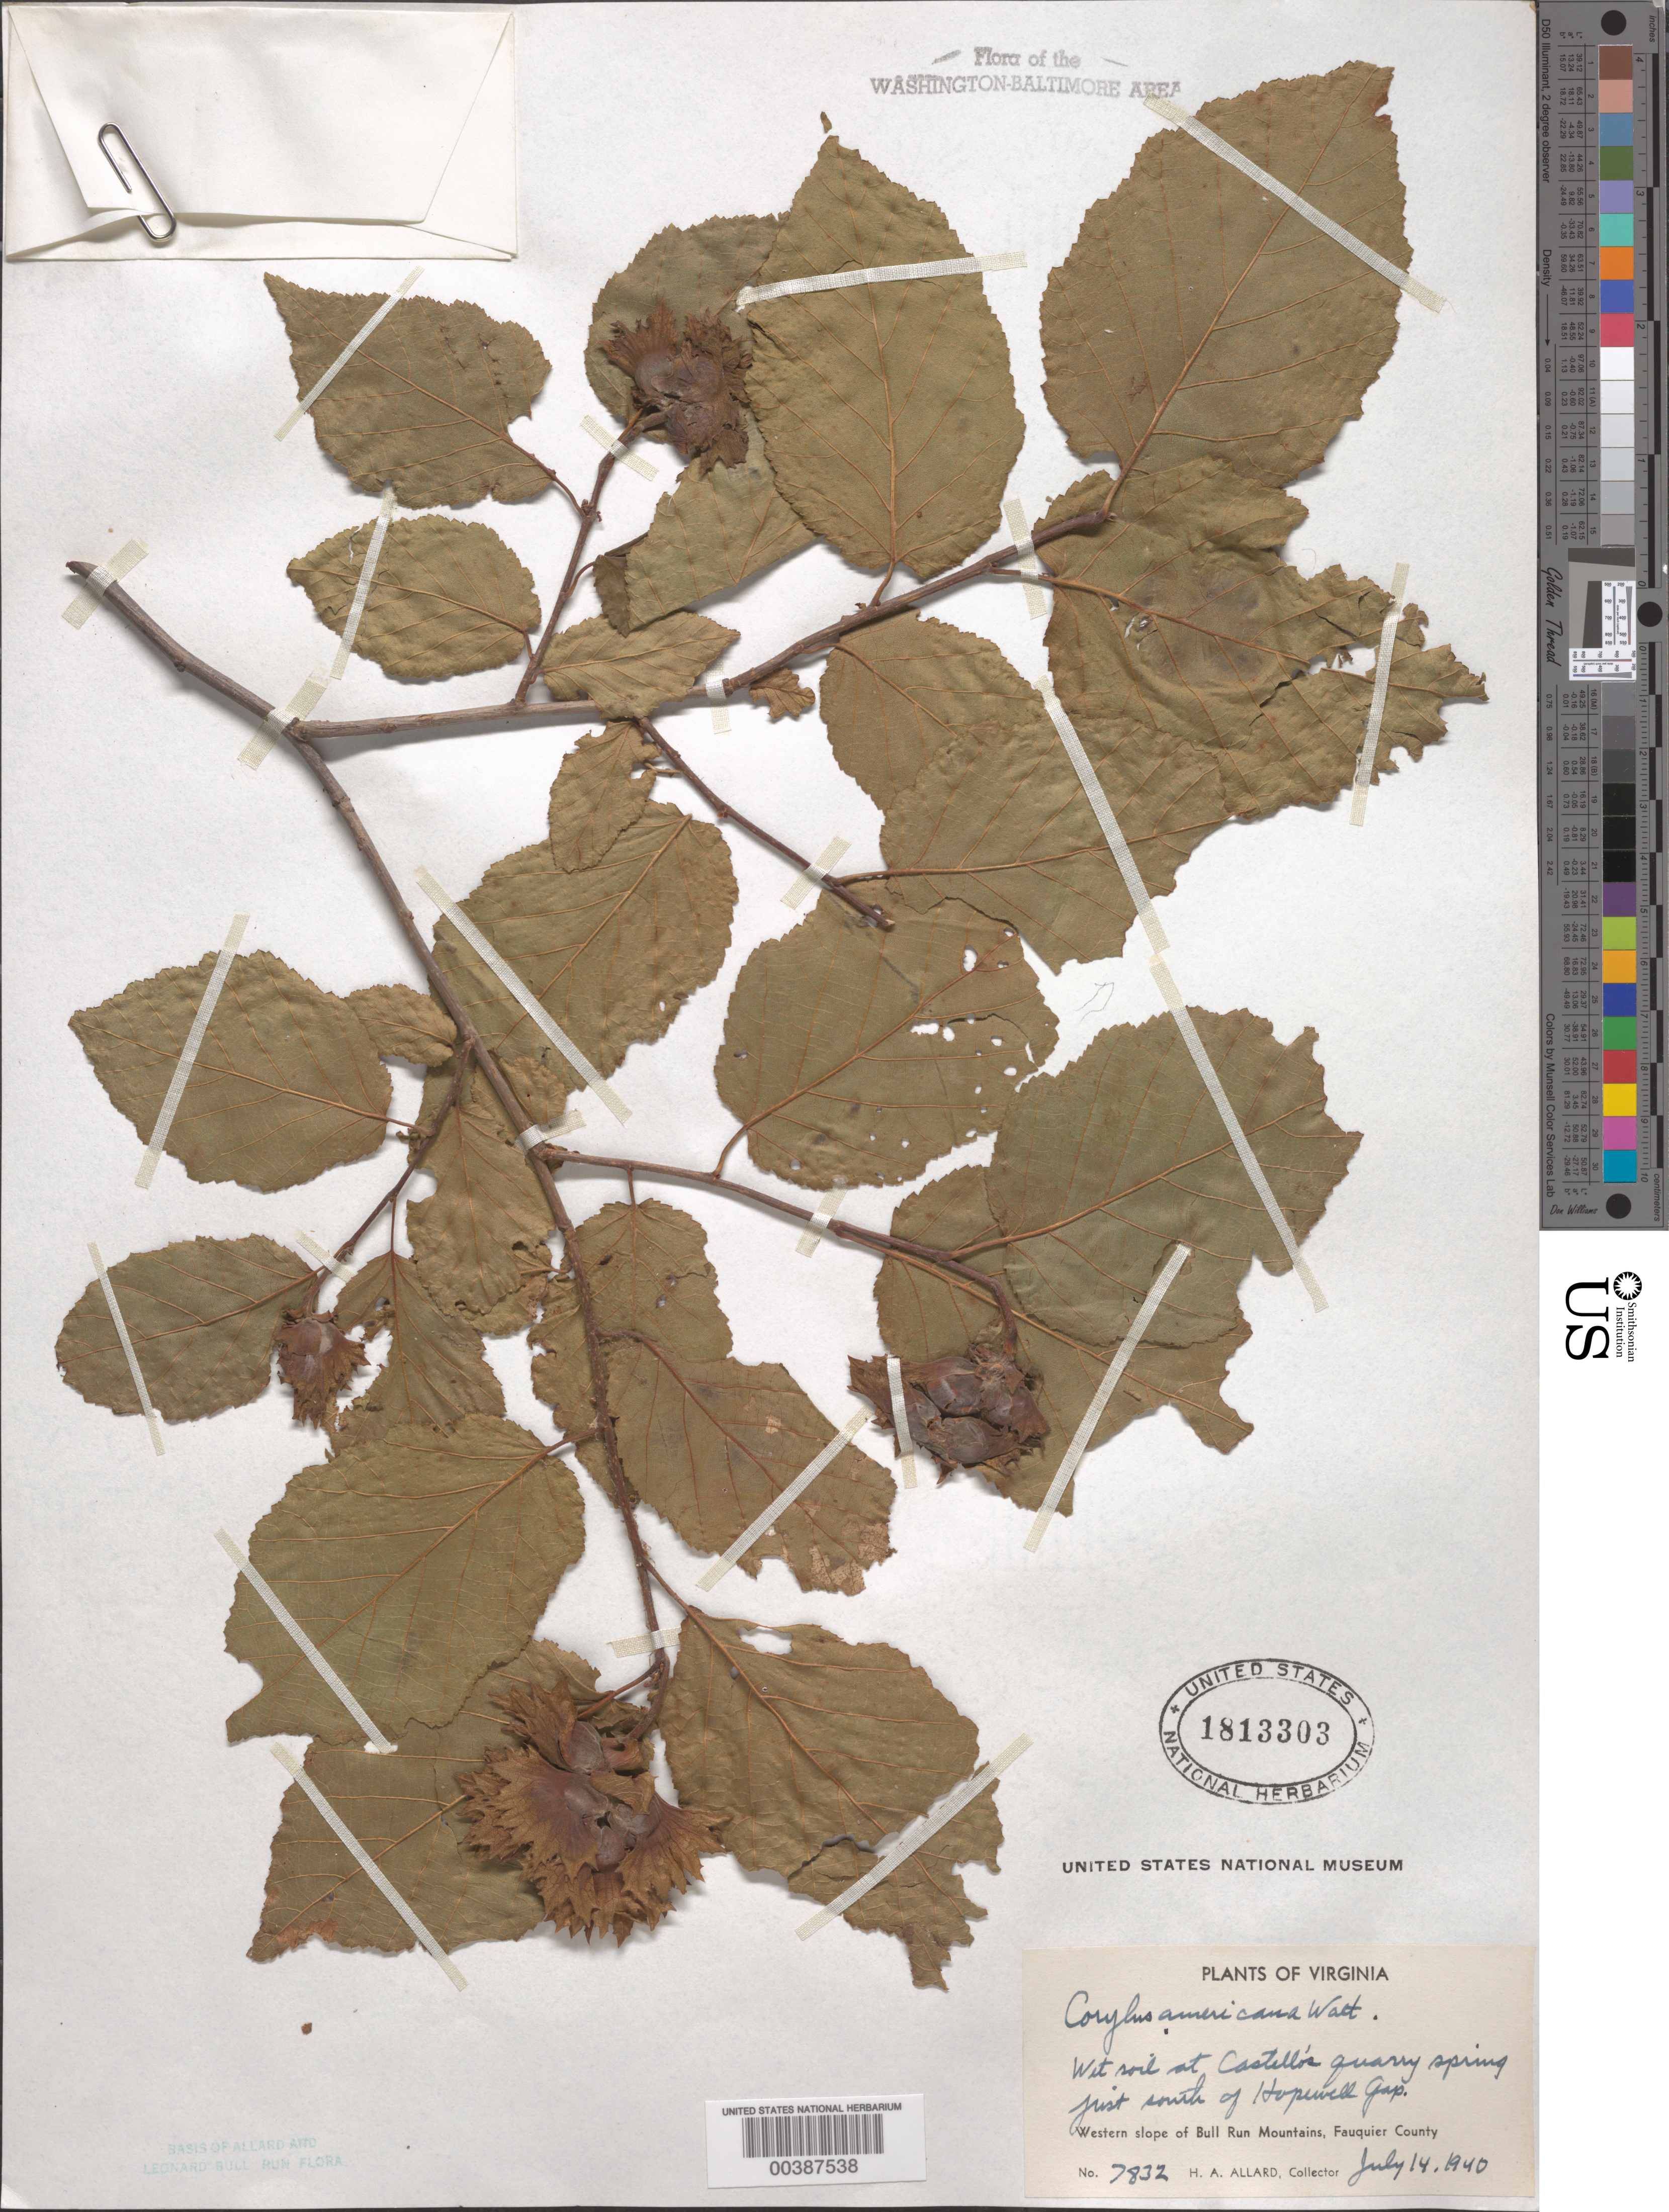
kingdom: Plantae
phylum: Tracheophyta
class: Magnoliopsida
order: Fagales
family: Betulaceae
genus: Corylus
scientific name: Corylus americana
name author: Walter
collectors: H. A. Allard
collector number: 7832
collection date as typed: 14 Jul 1940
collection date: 1940-07-14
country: United States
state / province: Virginia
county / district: Fauquier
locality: South of Hopewell Gap, Castellos Quarry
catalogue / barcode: US 1813303